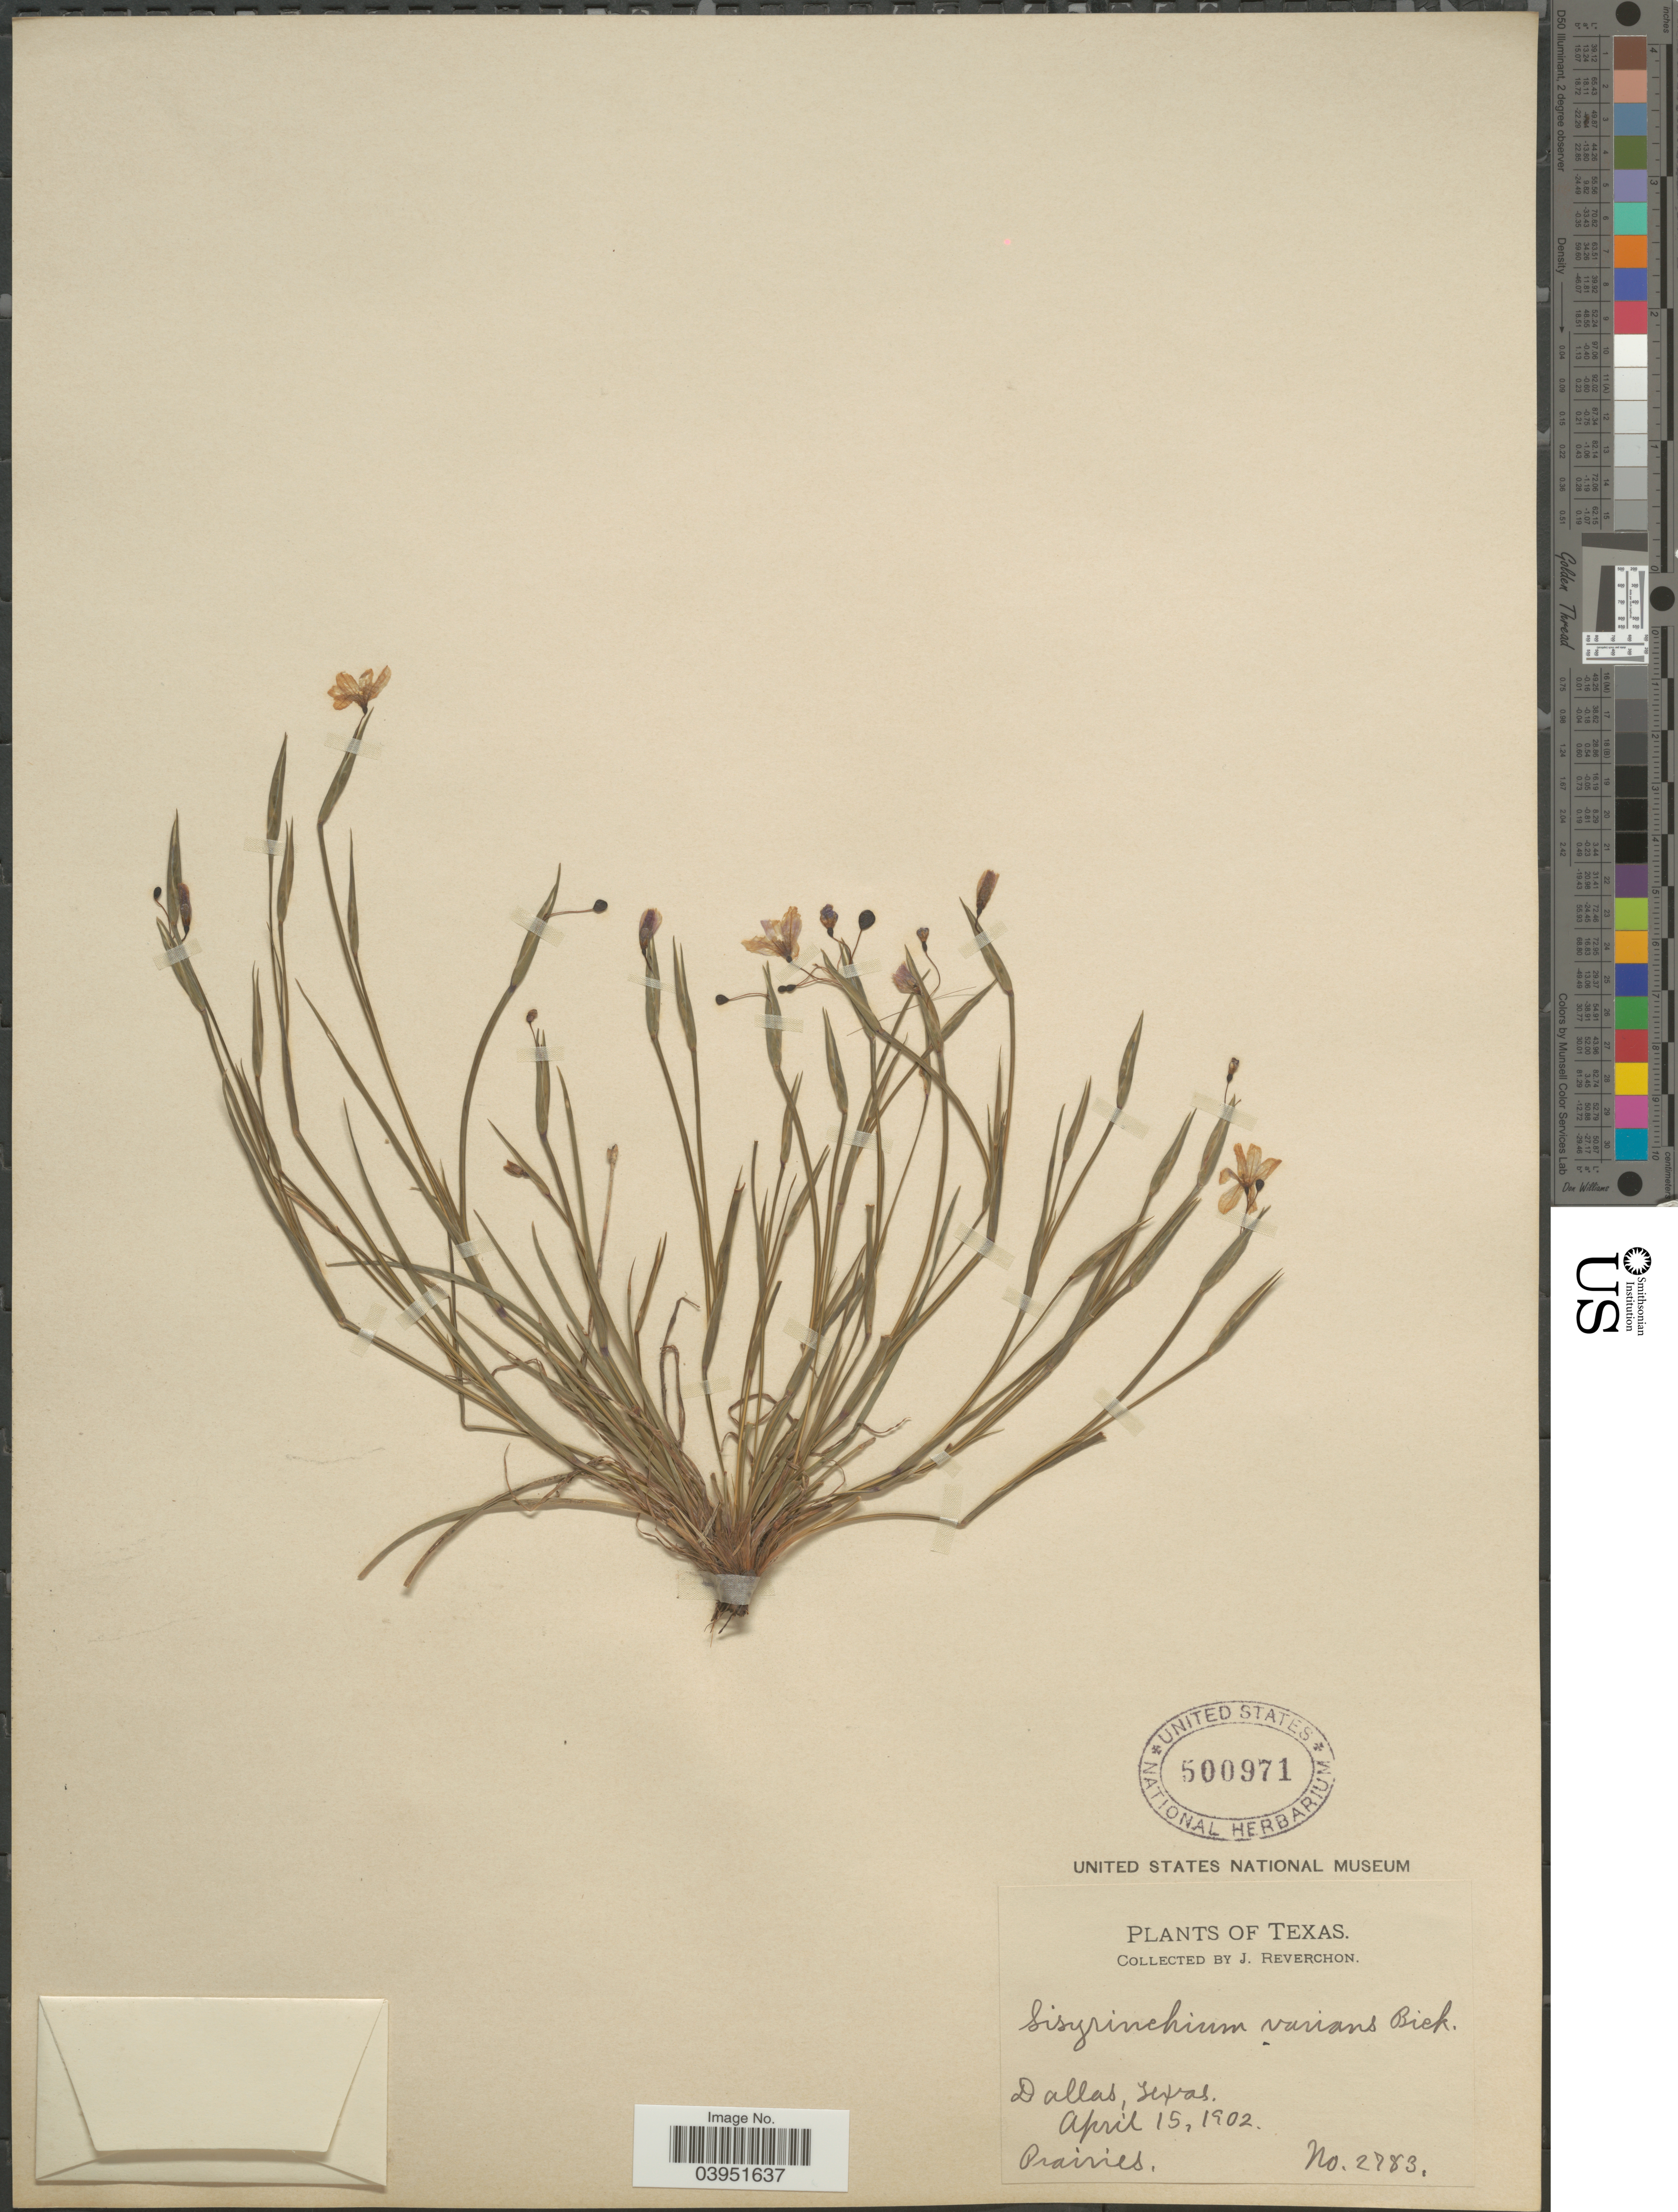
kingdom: Plantae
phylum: Tracheophyta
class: Liliopsida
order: Asparagales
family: Iridaceae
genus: Sisyrinchium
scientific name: Sisyrinchium varians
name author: E.P. Bicknell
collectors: J. Reverchon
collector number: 2783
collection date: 1902-04-15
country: United States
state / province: Texas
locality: Dallas.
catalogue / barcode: US 500971